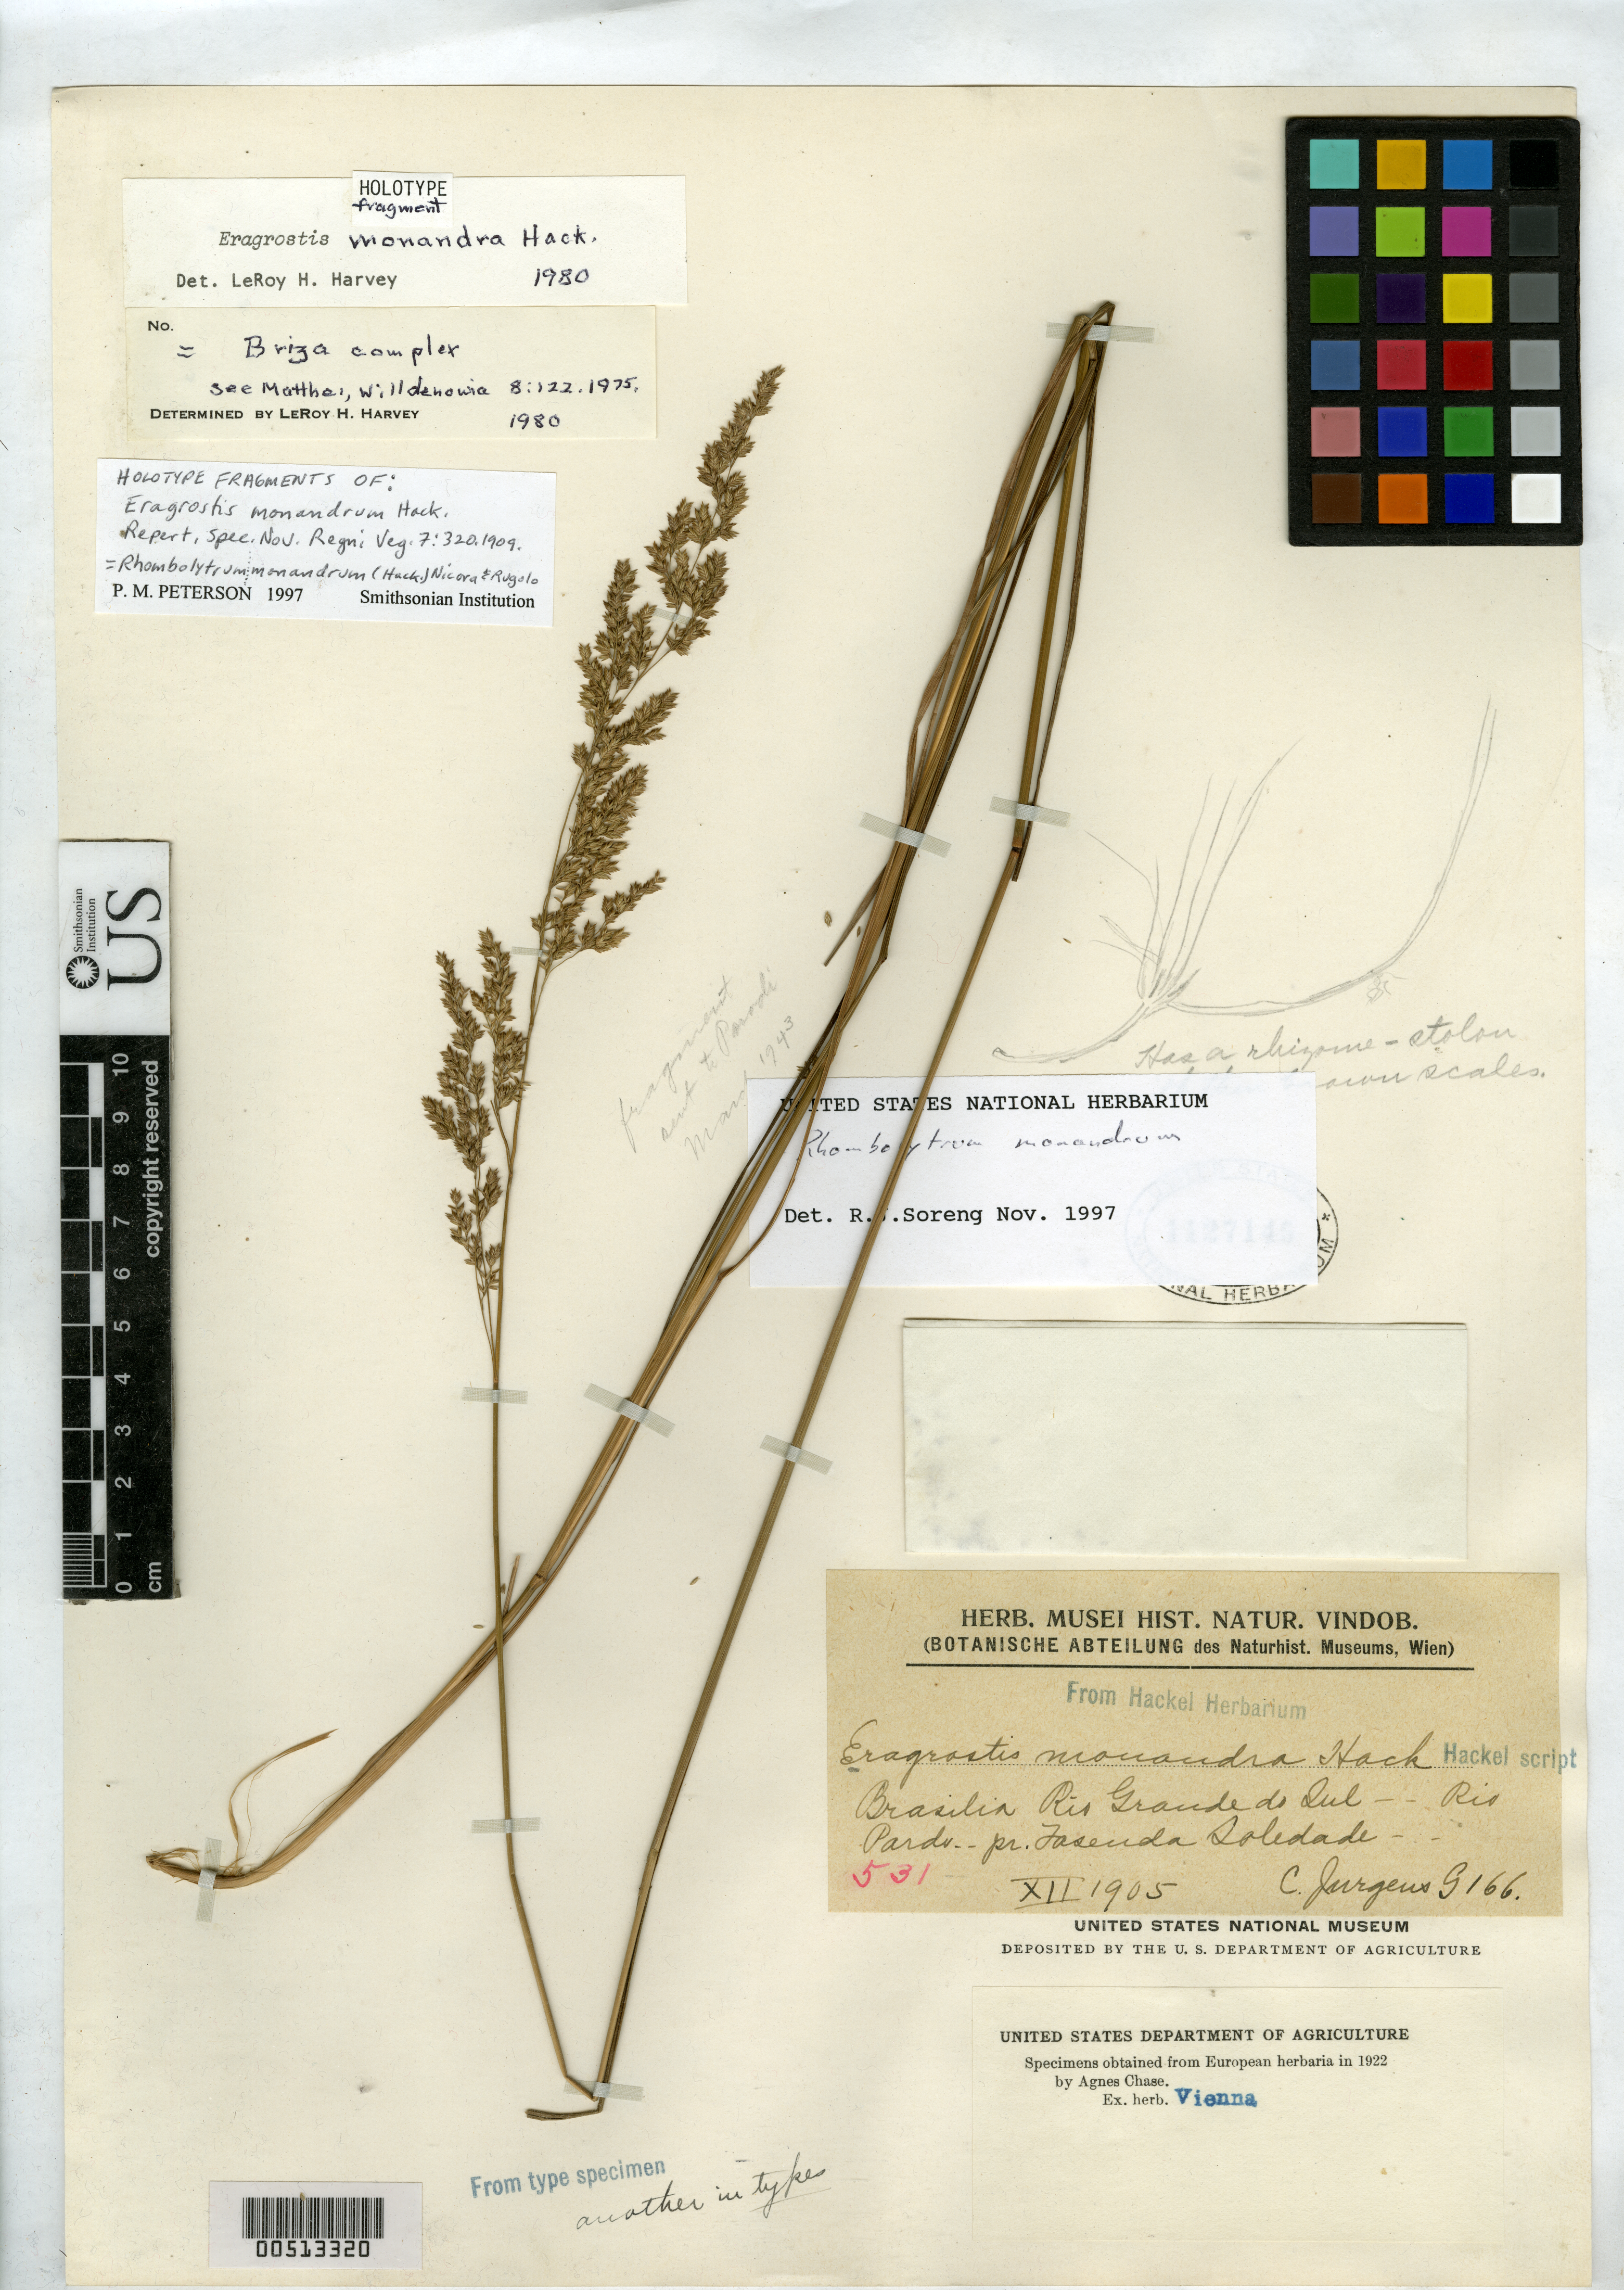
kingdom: Plantae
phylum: Tracheophyta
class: Liliopsida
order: Poales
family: Poaceae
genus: Eragrostis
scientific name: Eragrostis monandra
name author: Hack.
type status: Isotype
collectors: C. Juergens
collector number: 166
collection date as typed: Dec 1905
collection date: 1905-12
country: Brazil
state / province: Rio Grande do Sul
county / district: Rio Pardo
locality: Pr. Fasenda Soledade.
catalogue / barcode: US 1127145